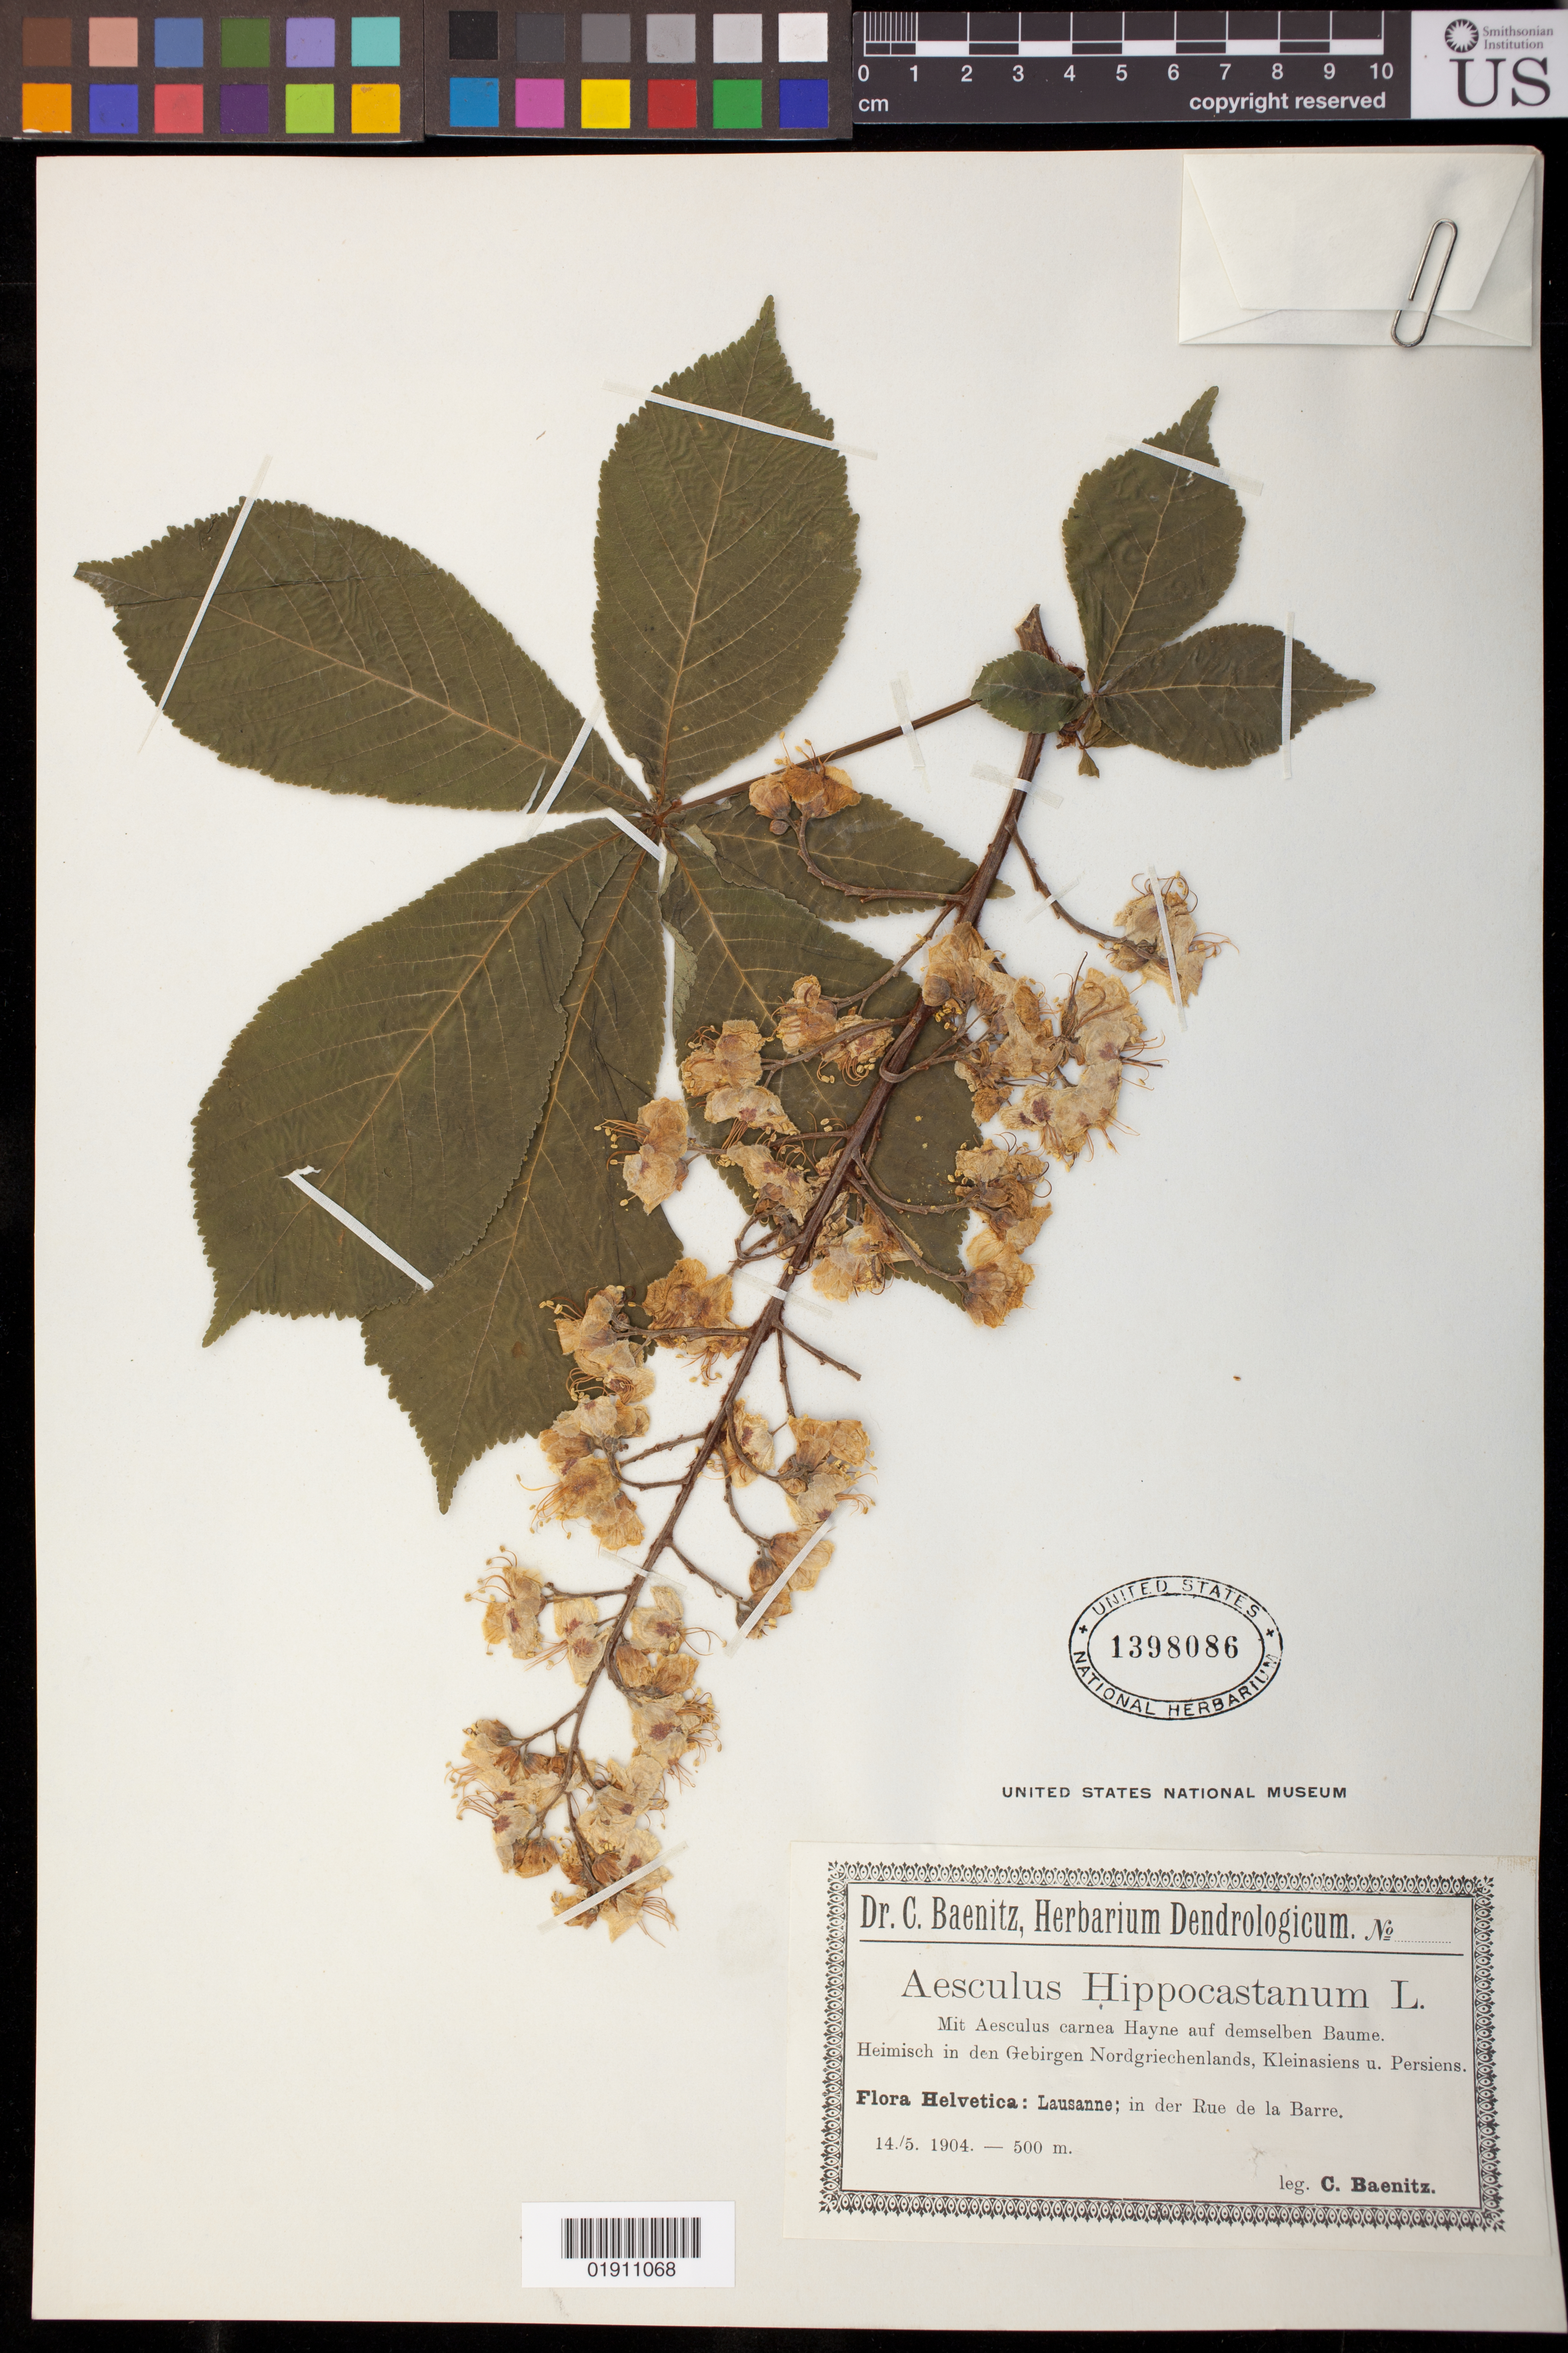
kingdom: Plantae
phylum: Tracheophyta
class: Magnoliopsida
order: Sapindales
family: Sapindaceae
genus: Aesculus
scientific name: Aesculus hippocastanum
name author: L.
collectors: C. G. Baenitz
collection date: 1904-05-14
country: Switzerland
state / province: Vaud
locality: Lausanne; in der Rue de la Barre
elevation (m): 500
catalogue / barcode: US 1398086